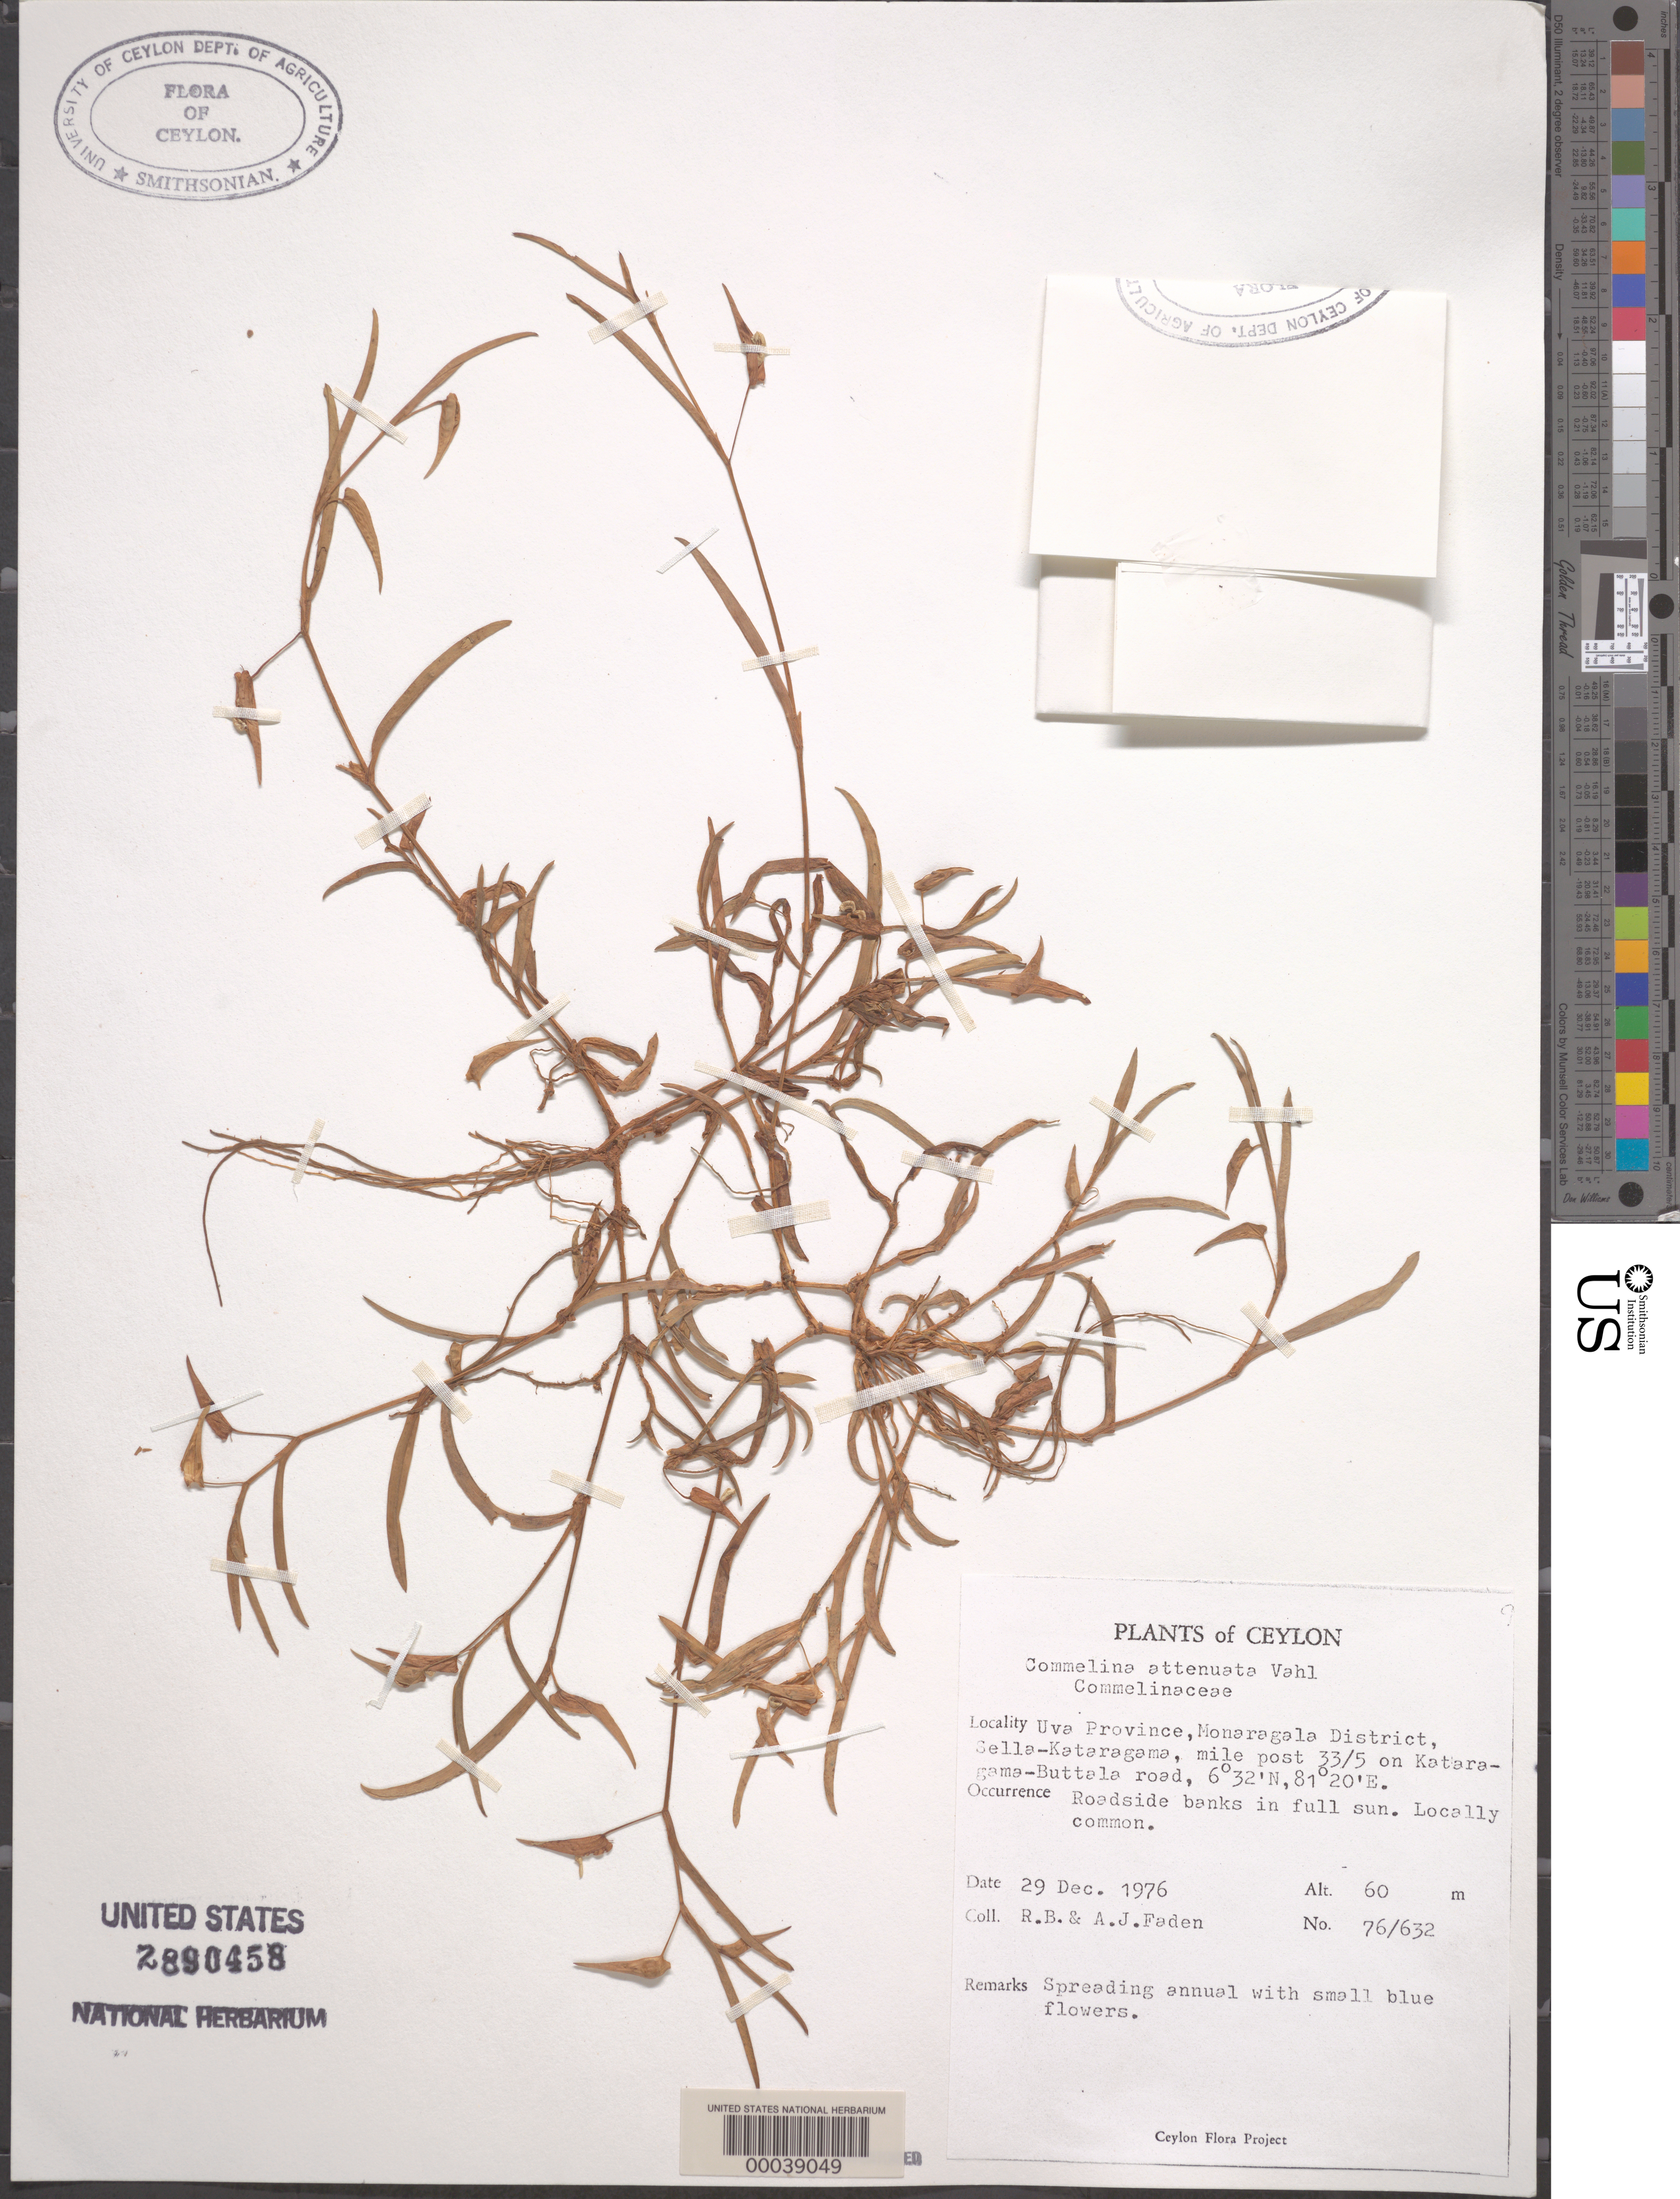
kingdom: Plantae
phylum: Tracheophyta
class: Liliopsida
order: Commelinales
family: Commelinaceae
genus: Commelina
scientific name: Commelina attenuata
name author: J. Koenig ex Vahl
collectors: R. B. Faden & A. J. Faden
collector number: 76/632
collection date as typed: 29 Dec 1976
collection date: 1976-12-29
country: Sri Lanka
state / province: Uva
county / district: Monaragala Dist.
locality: Sella kataragama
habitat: Roadside banks in full sun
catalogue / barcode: US 2890458